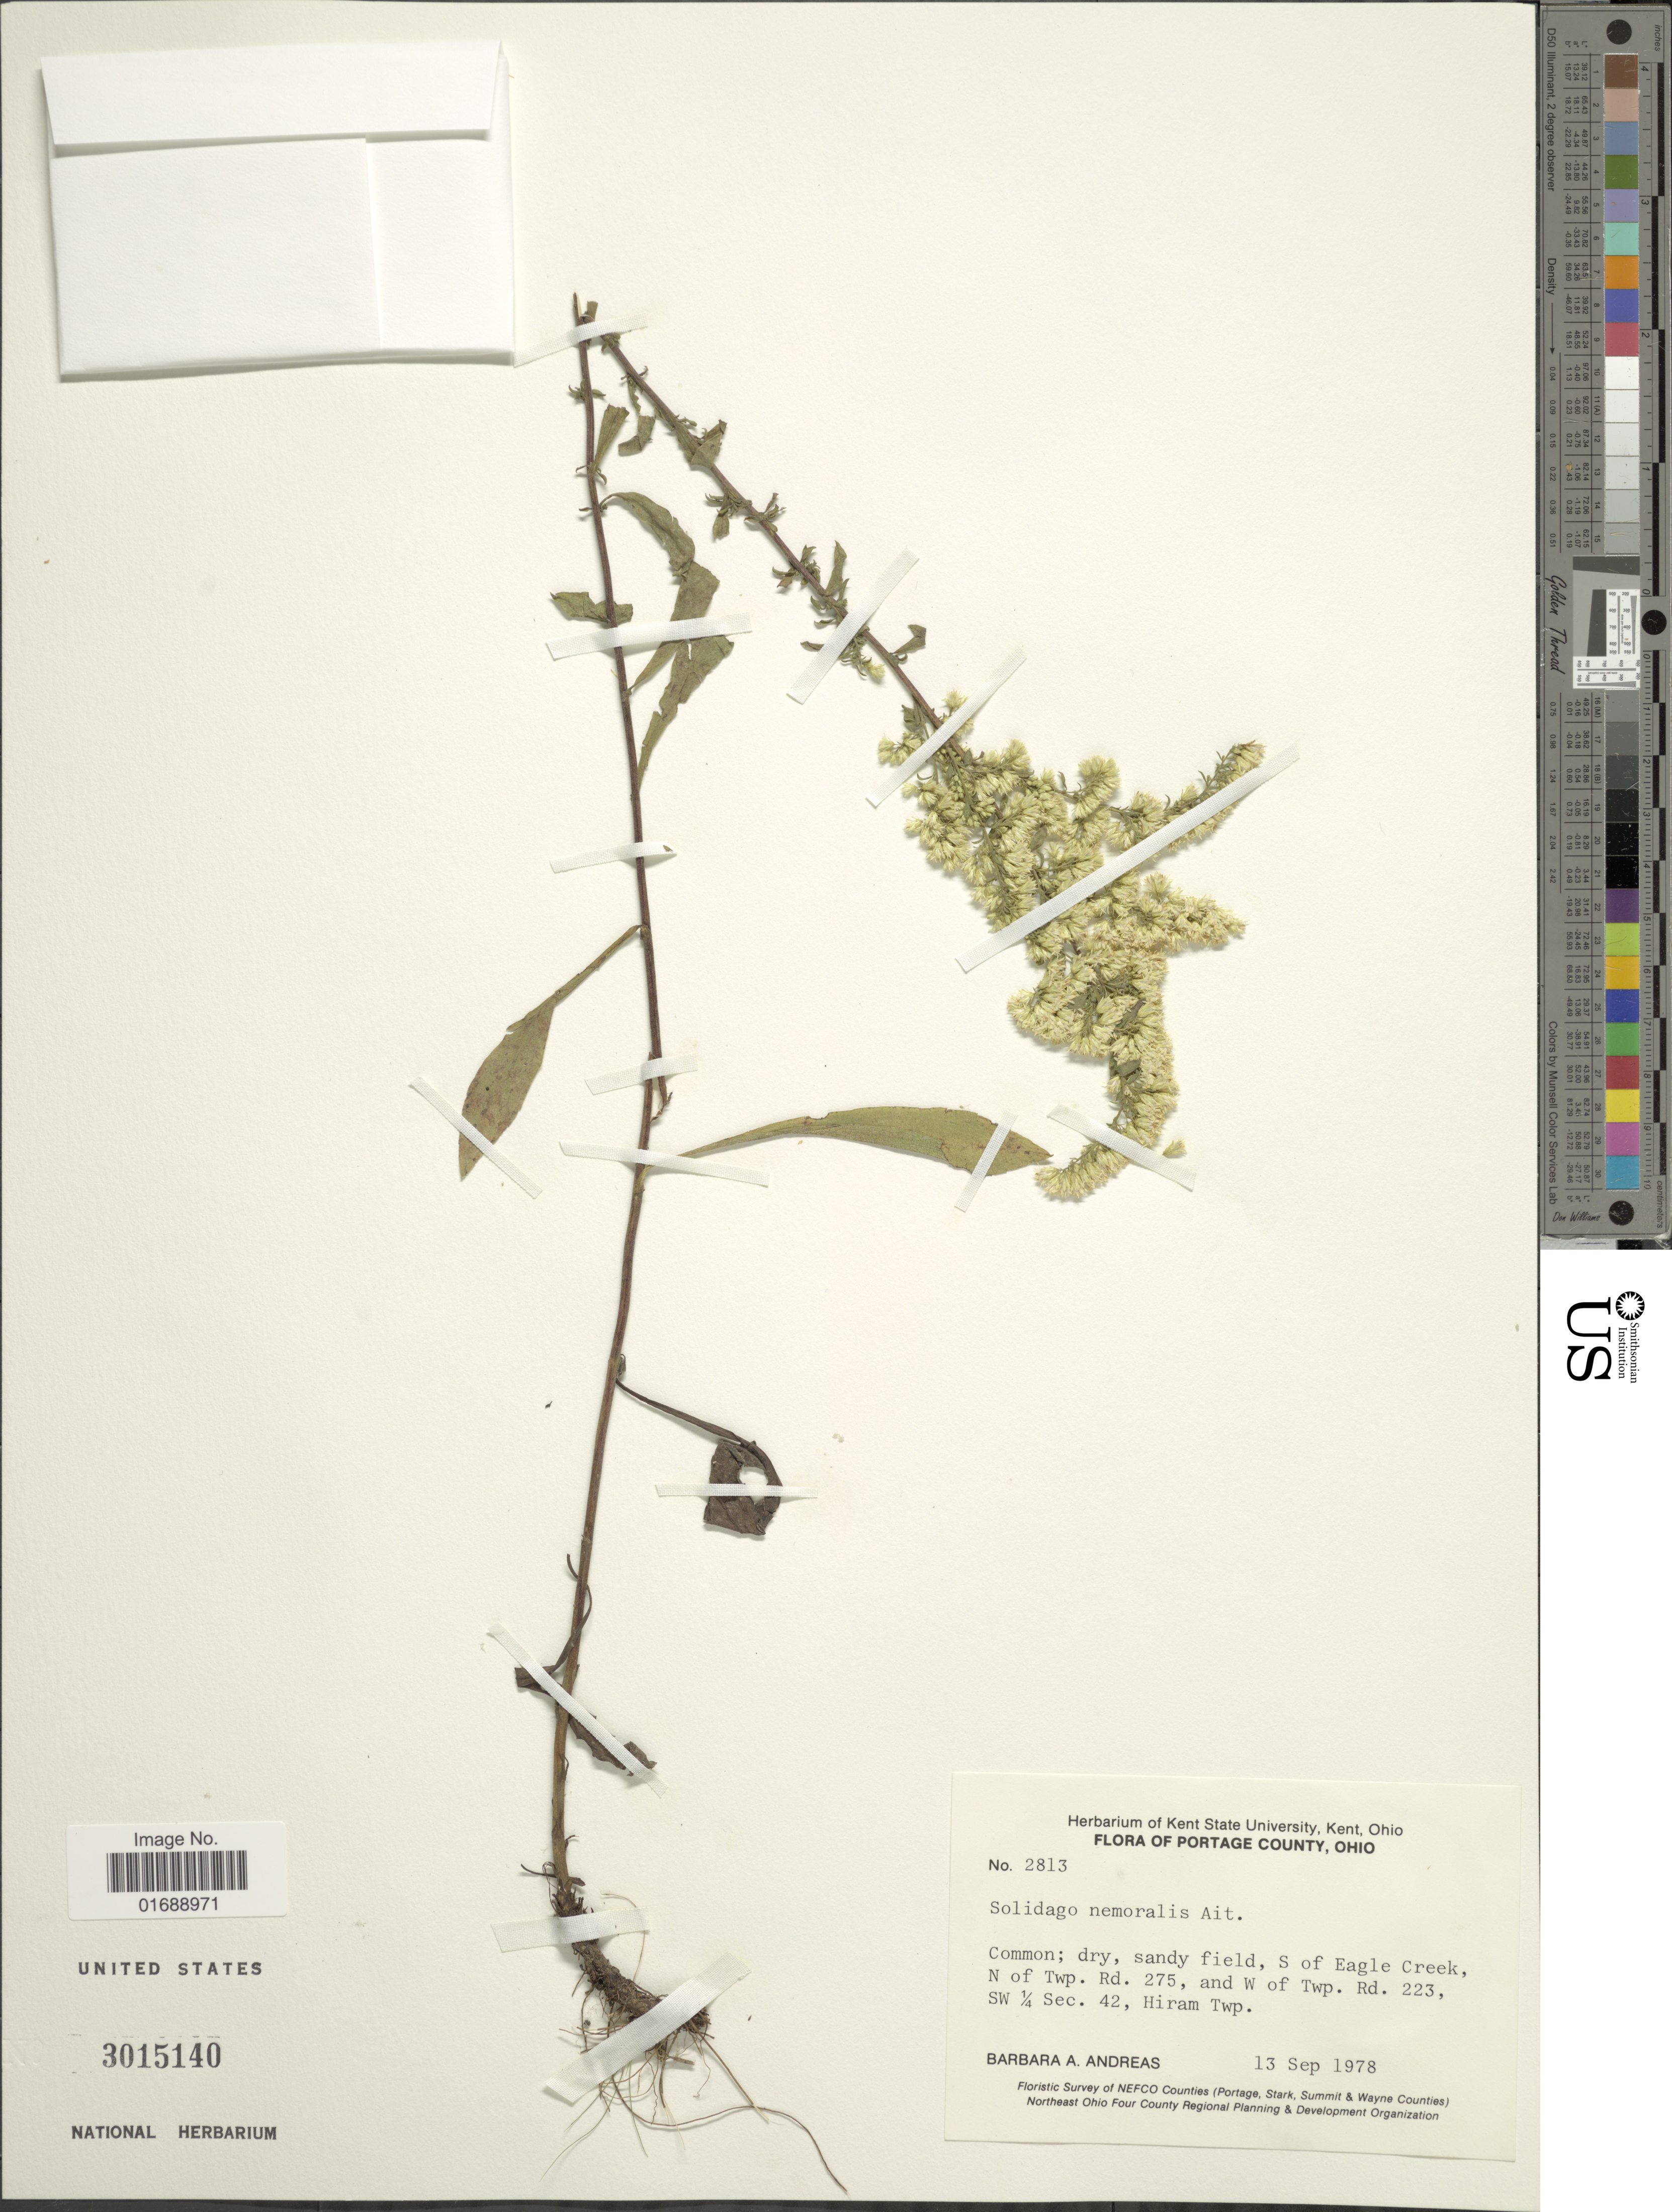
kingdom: Plantae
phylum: Tracheophyta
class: Magnoliopsida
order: Asterales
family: Asteraceae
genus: Solidago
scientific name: Solidago nemoralis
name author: Aiton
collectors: B. A. Andreas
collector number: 2813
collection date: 1978-09-13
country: United States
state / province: Ohio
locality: Portage County, S. of Eagle Creek. N of Twp. Rd. 275, and W of Twp. Rd. 223, SW ¼ sec. 42, Hiram Twp.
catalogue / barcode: US 3015140